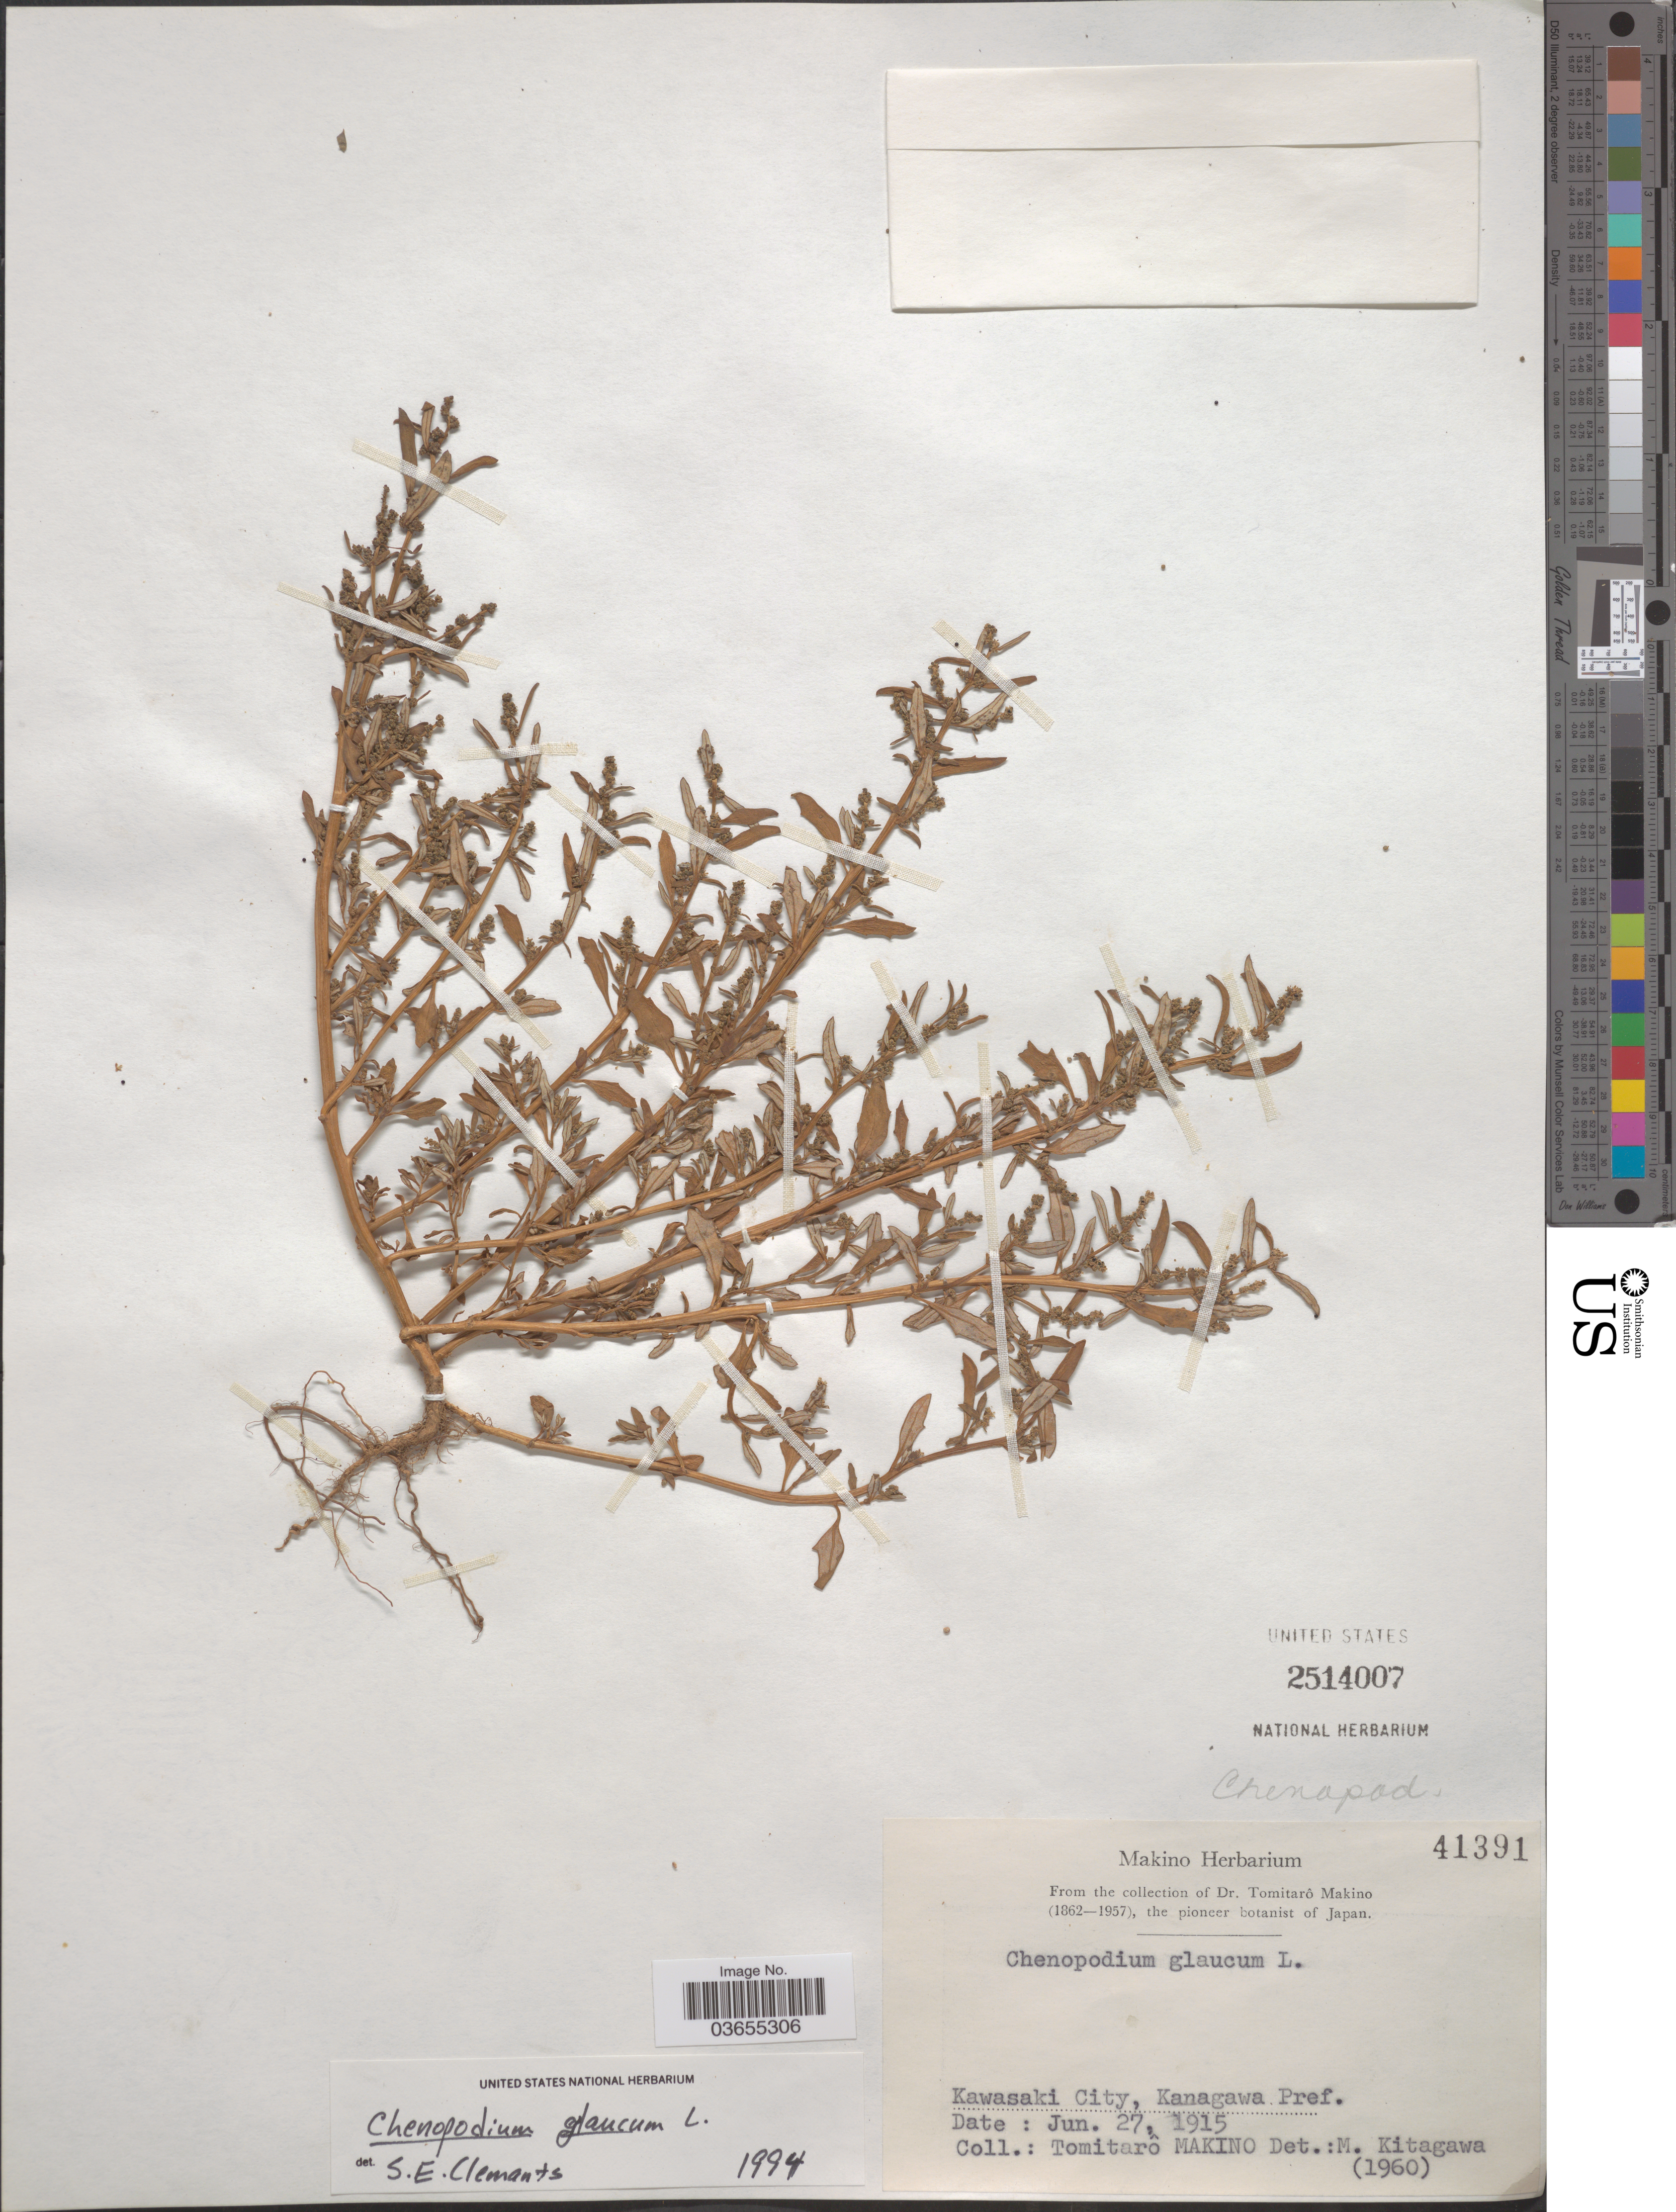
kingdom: Plantae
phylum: Tracheophyta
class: Magnoliopsida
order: Caryophyllales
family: Amaranthaceae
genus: Chenopodium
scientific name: Chenopodium glaucum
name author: L.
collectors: T. Makino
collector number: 41391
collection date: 1915-06-27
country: Japan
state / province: Kanagawa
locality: Kawasaki City, Kanagawa Pref.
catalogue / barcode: US 2514007